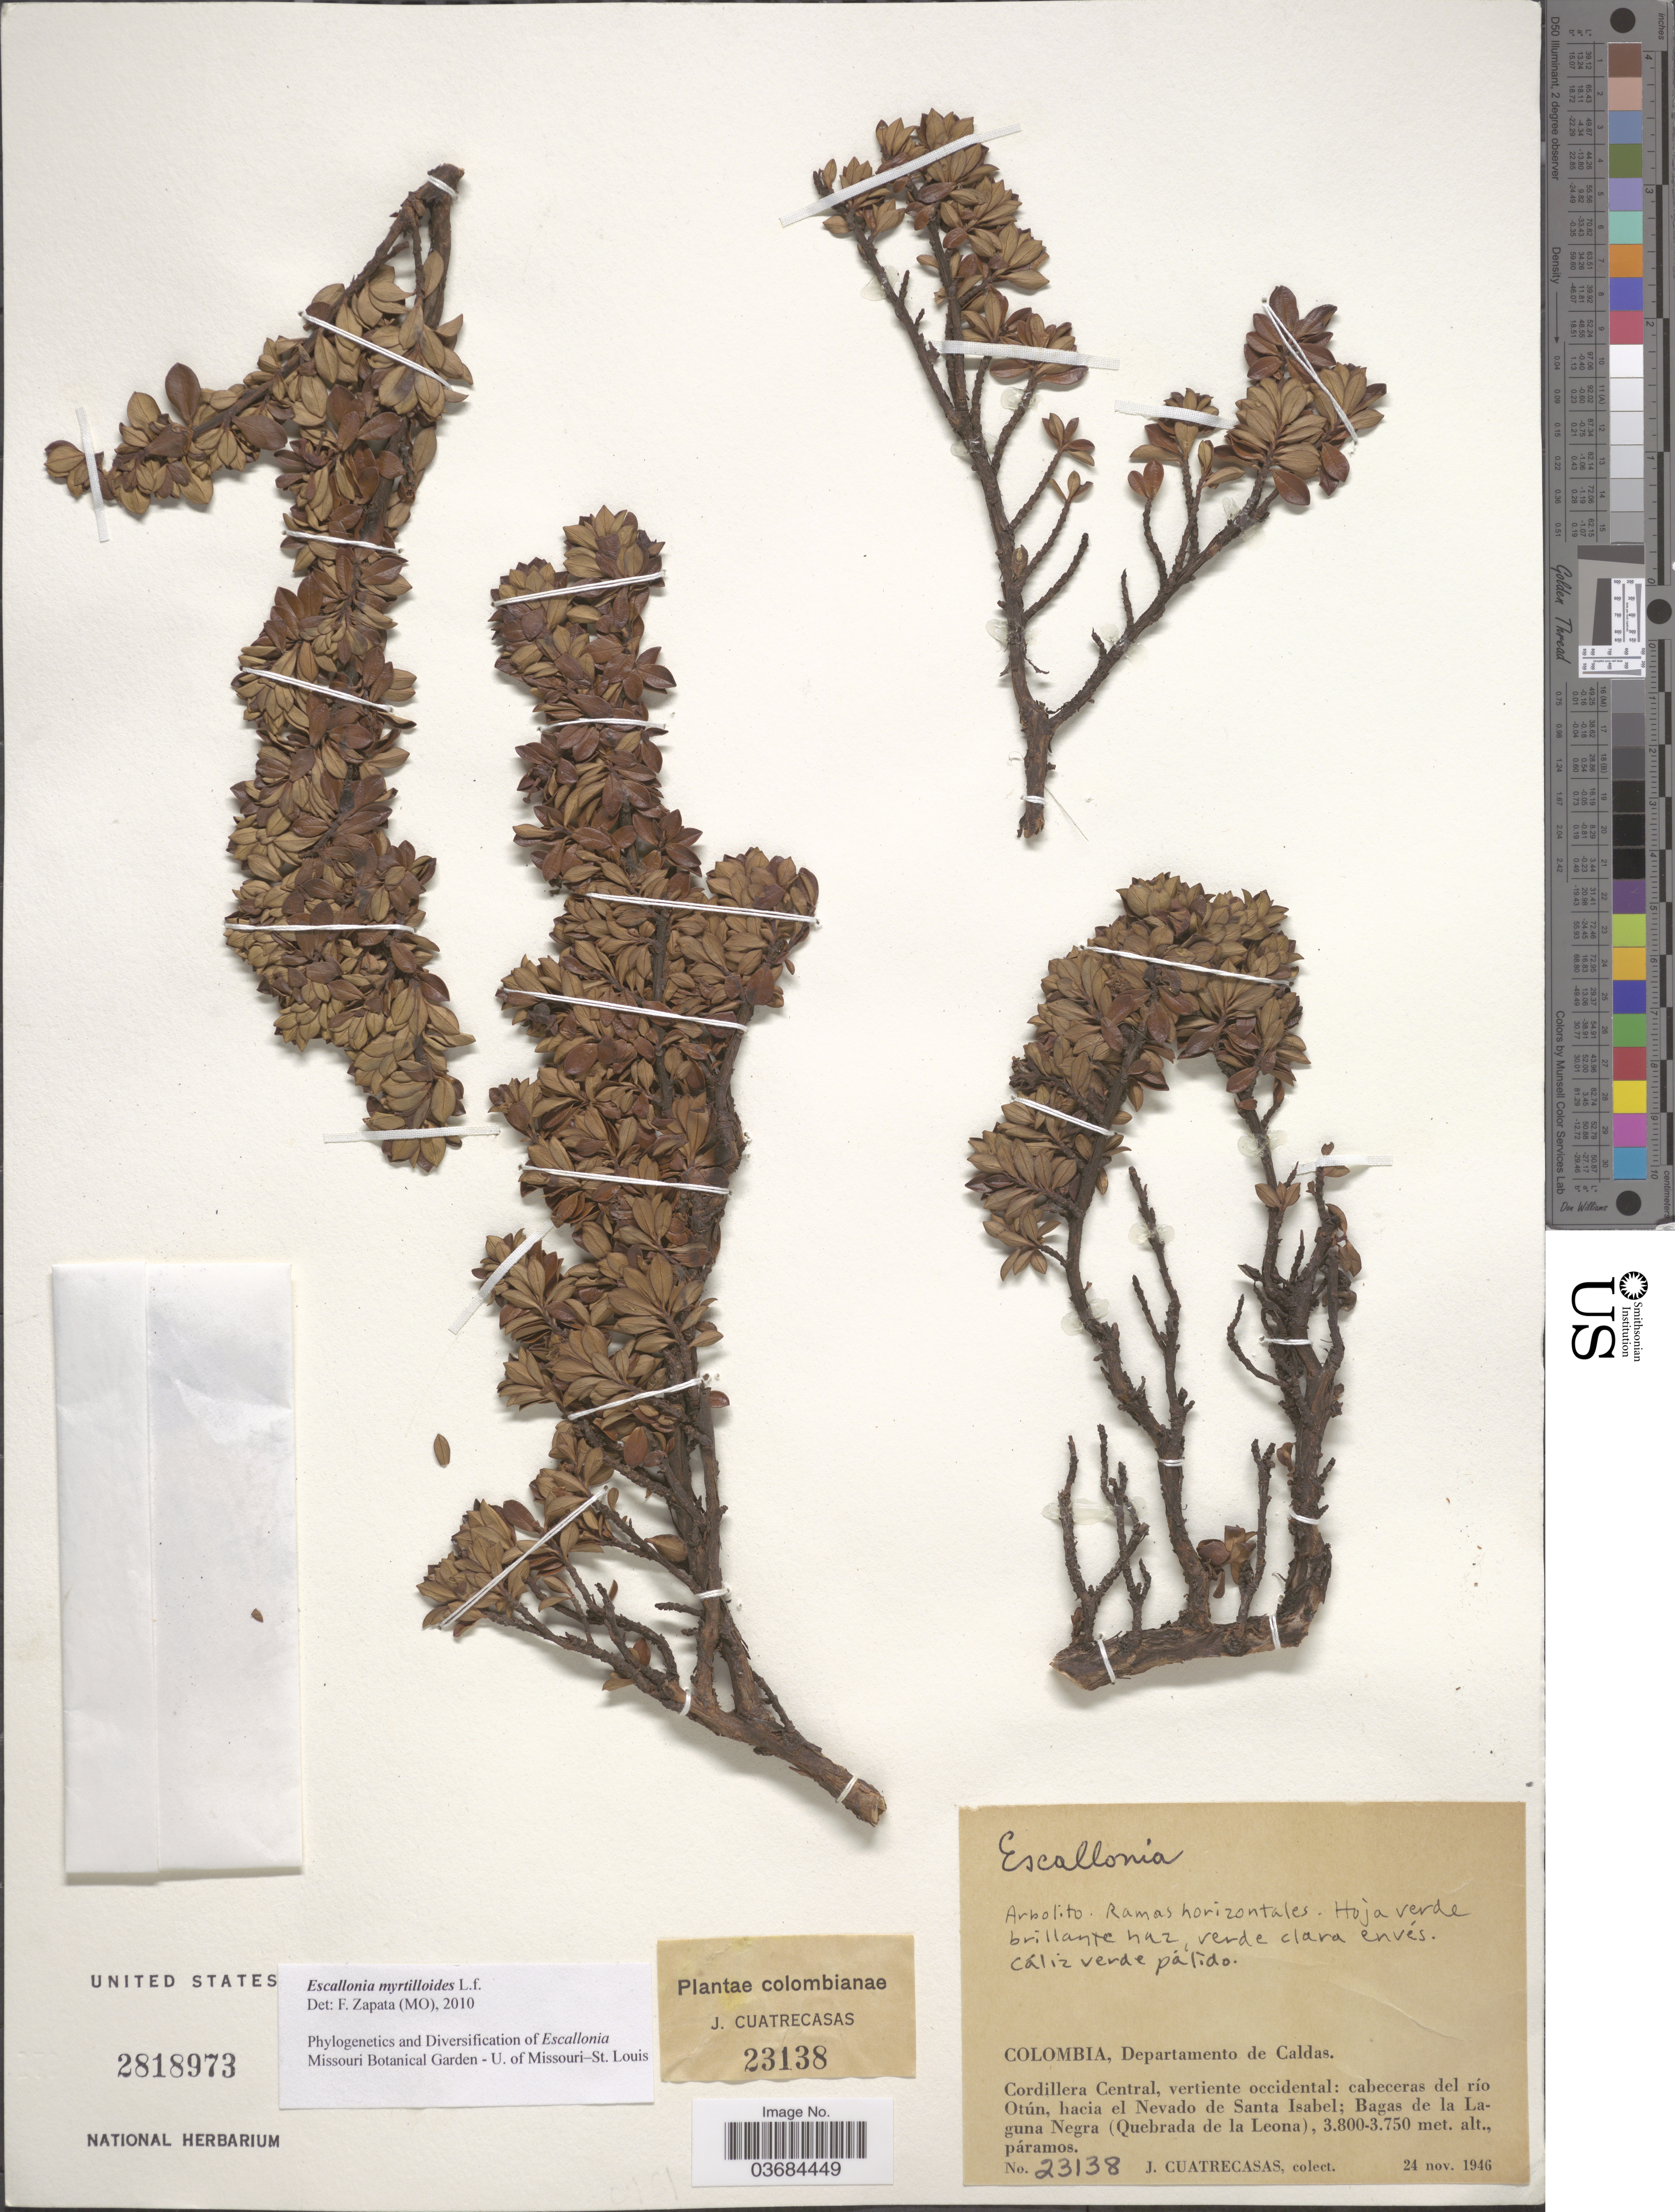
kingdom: Plantae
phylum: Tracheophyta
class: Magnoliopsida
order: Escalloniales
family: Escalloniaceae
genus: Escallonia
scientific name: Escallonia myrtilloides var. myrtilloides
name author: L. f.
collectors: J. Cuatrecasas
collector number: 23138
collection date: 1946-11-24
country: Colombia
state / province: Caldas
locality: Departamento de Caldas. Cordillera Central, vertiente occidental cabeceras del río Otún, hacia el Nevado de Santa Isabel; Bagas de la Laguna Negra (Quebrada de la Leona).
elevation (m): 3750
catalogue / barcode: US 2818973